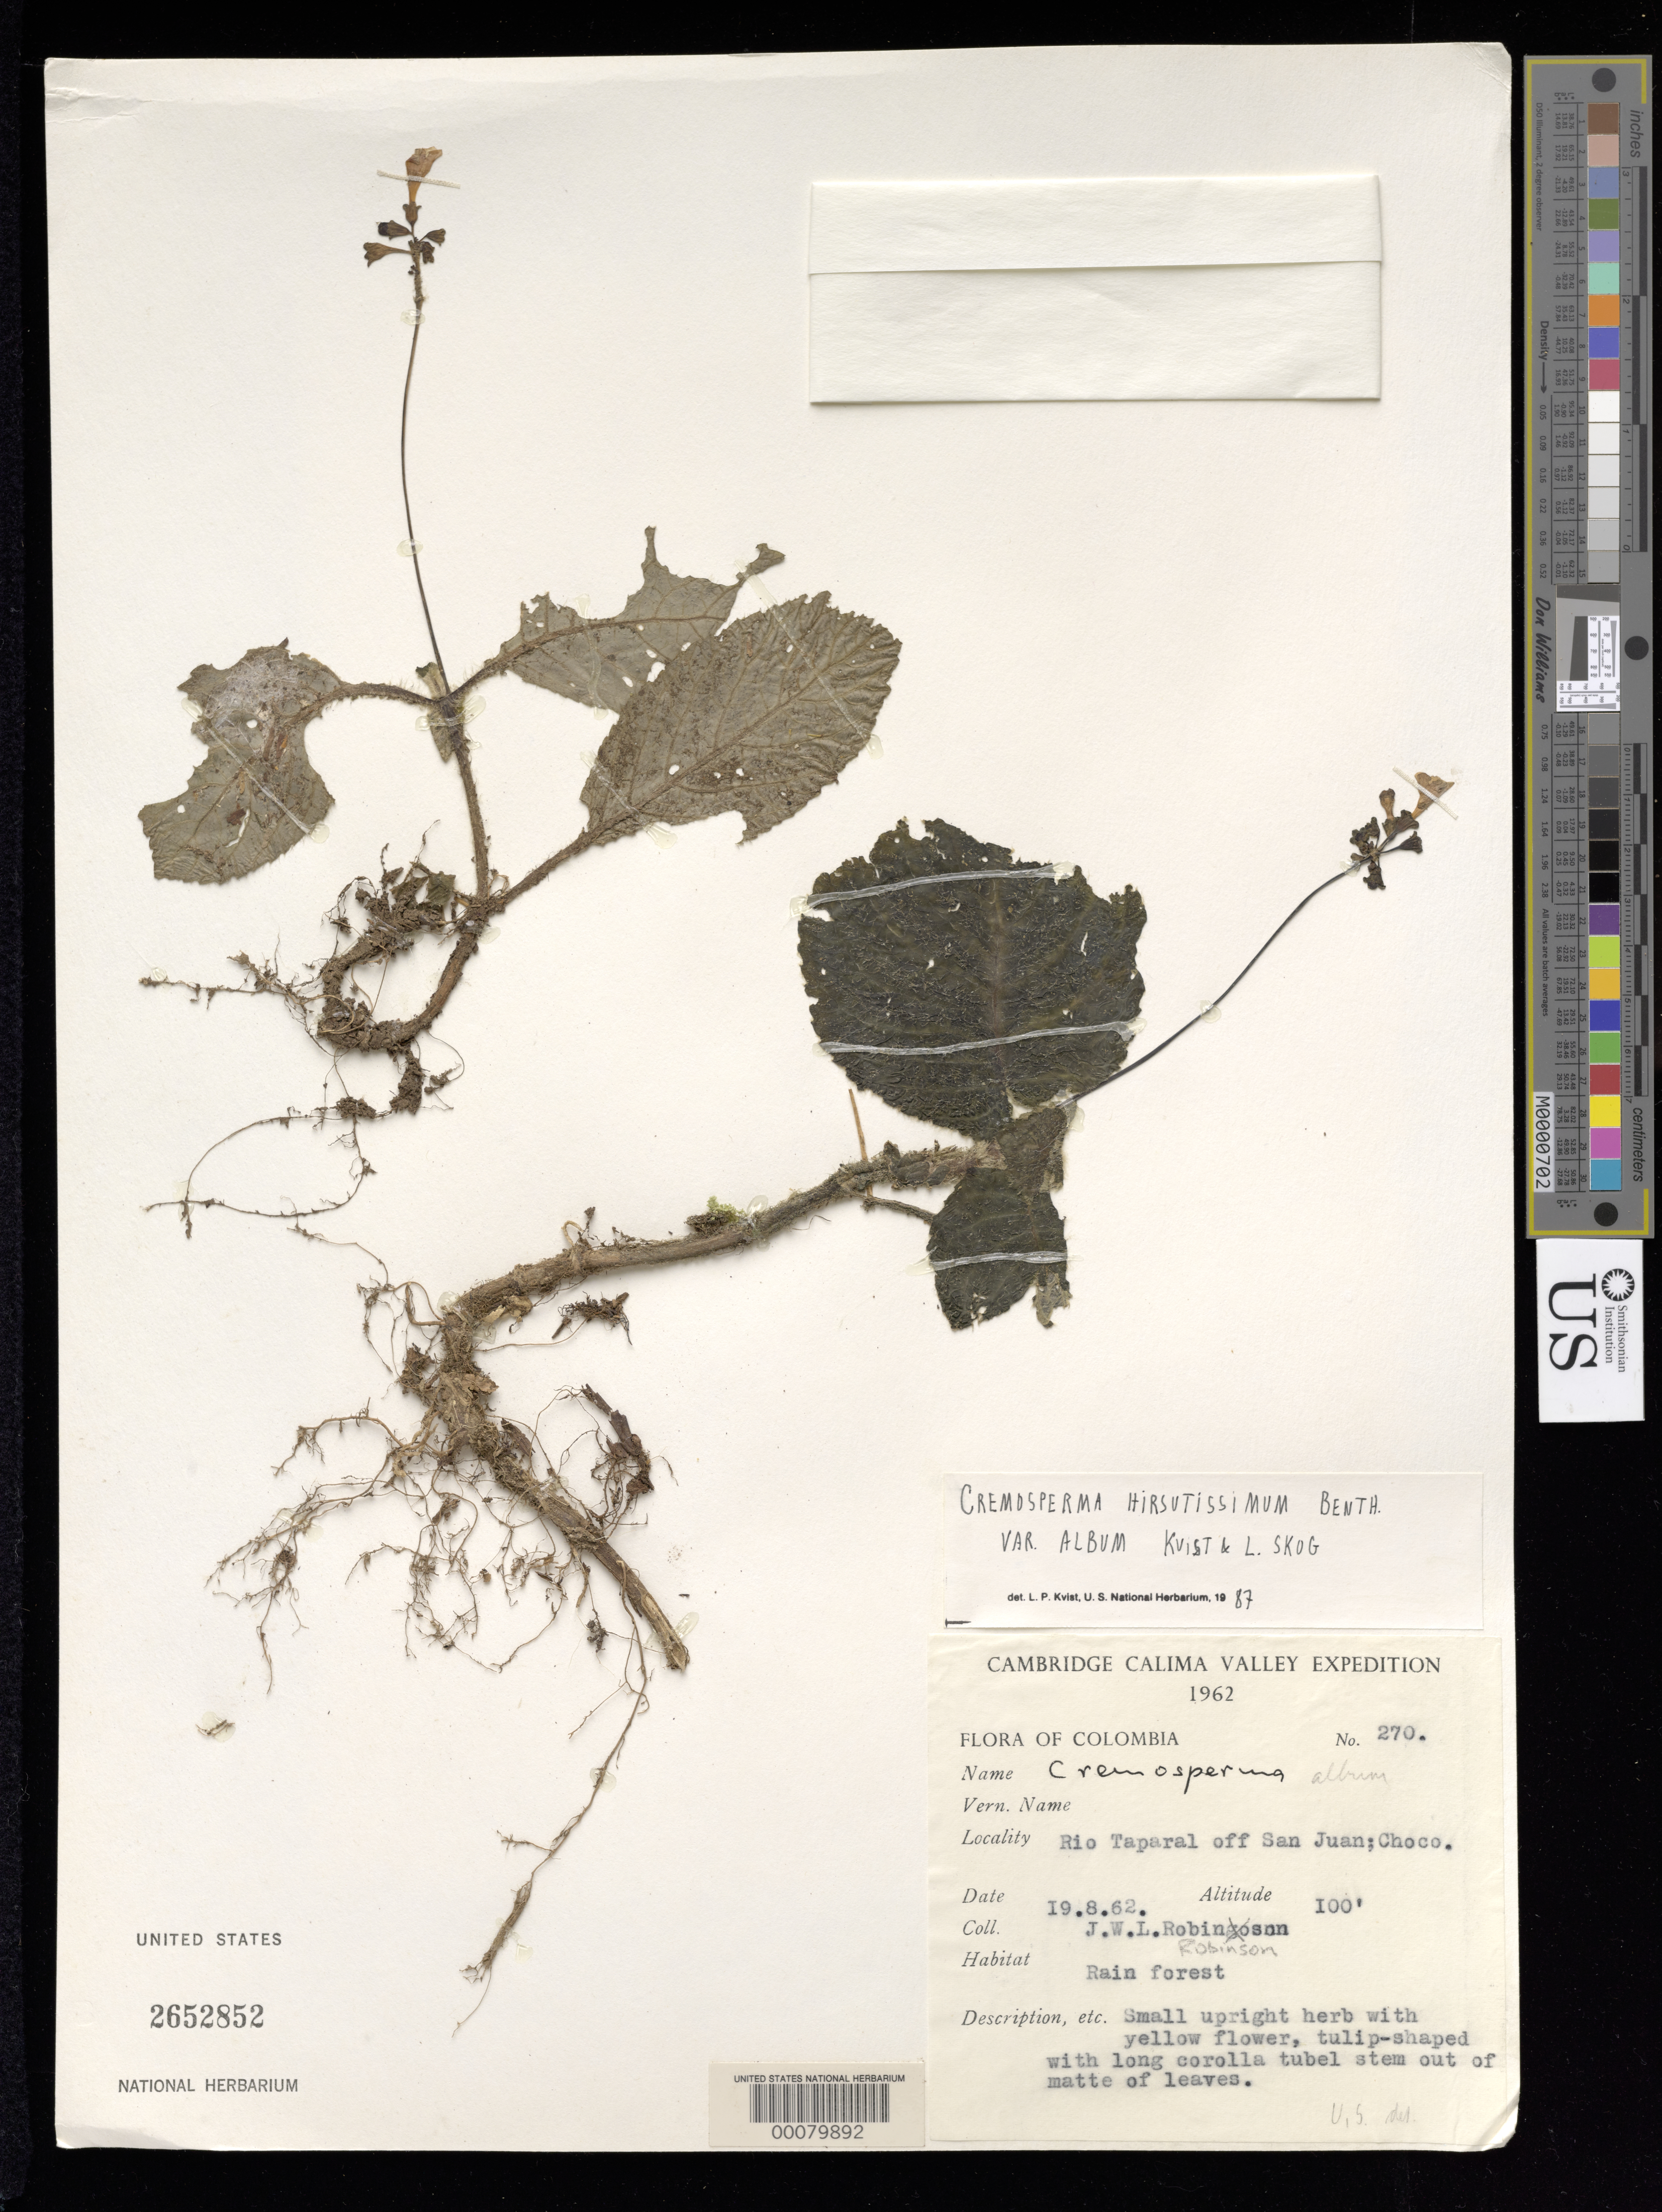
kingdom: Plantae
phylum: Tracheophyta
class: Magnoliopsida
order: Lamiales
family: Gesneriaceae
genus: Cremosperma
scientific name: Cremosperma hirsutissimum var. album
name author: (C.V. Morton) L.P. Kvist & L.E. Skog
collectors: J. W. Robinson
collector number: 270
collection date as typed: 19 Aug 1962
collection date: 1962-08-19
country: Colombia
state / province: Chocó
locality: Rio Taparal off San Juan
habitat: Rain forest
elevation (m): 30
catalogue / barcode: US 2652852